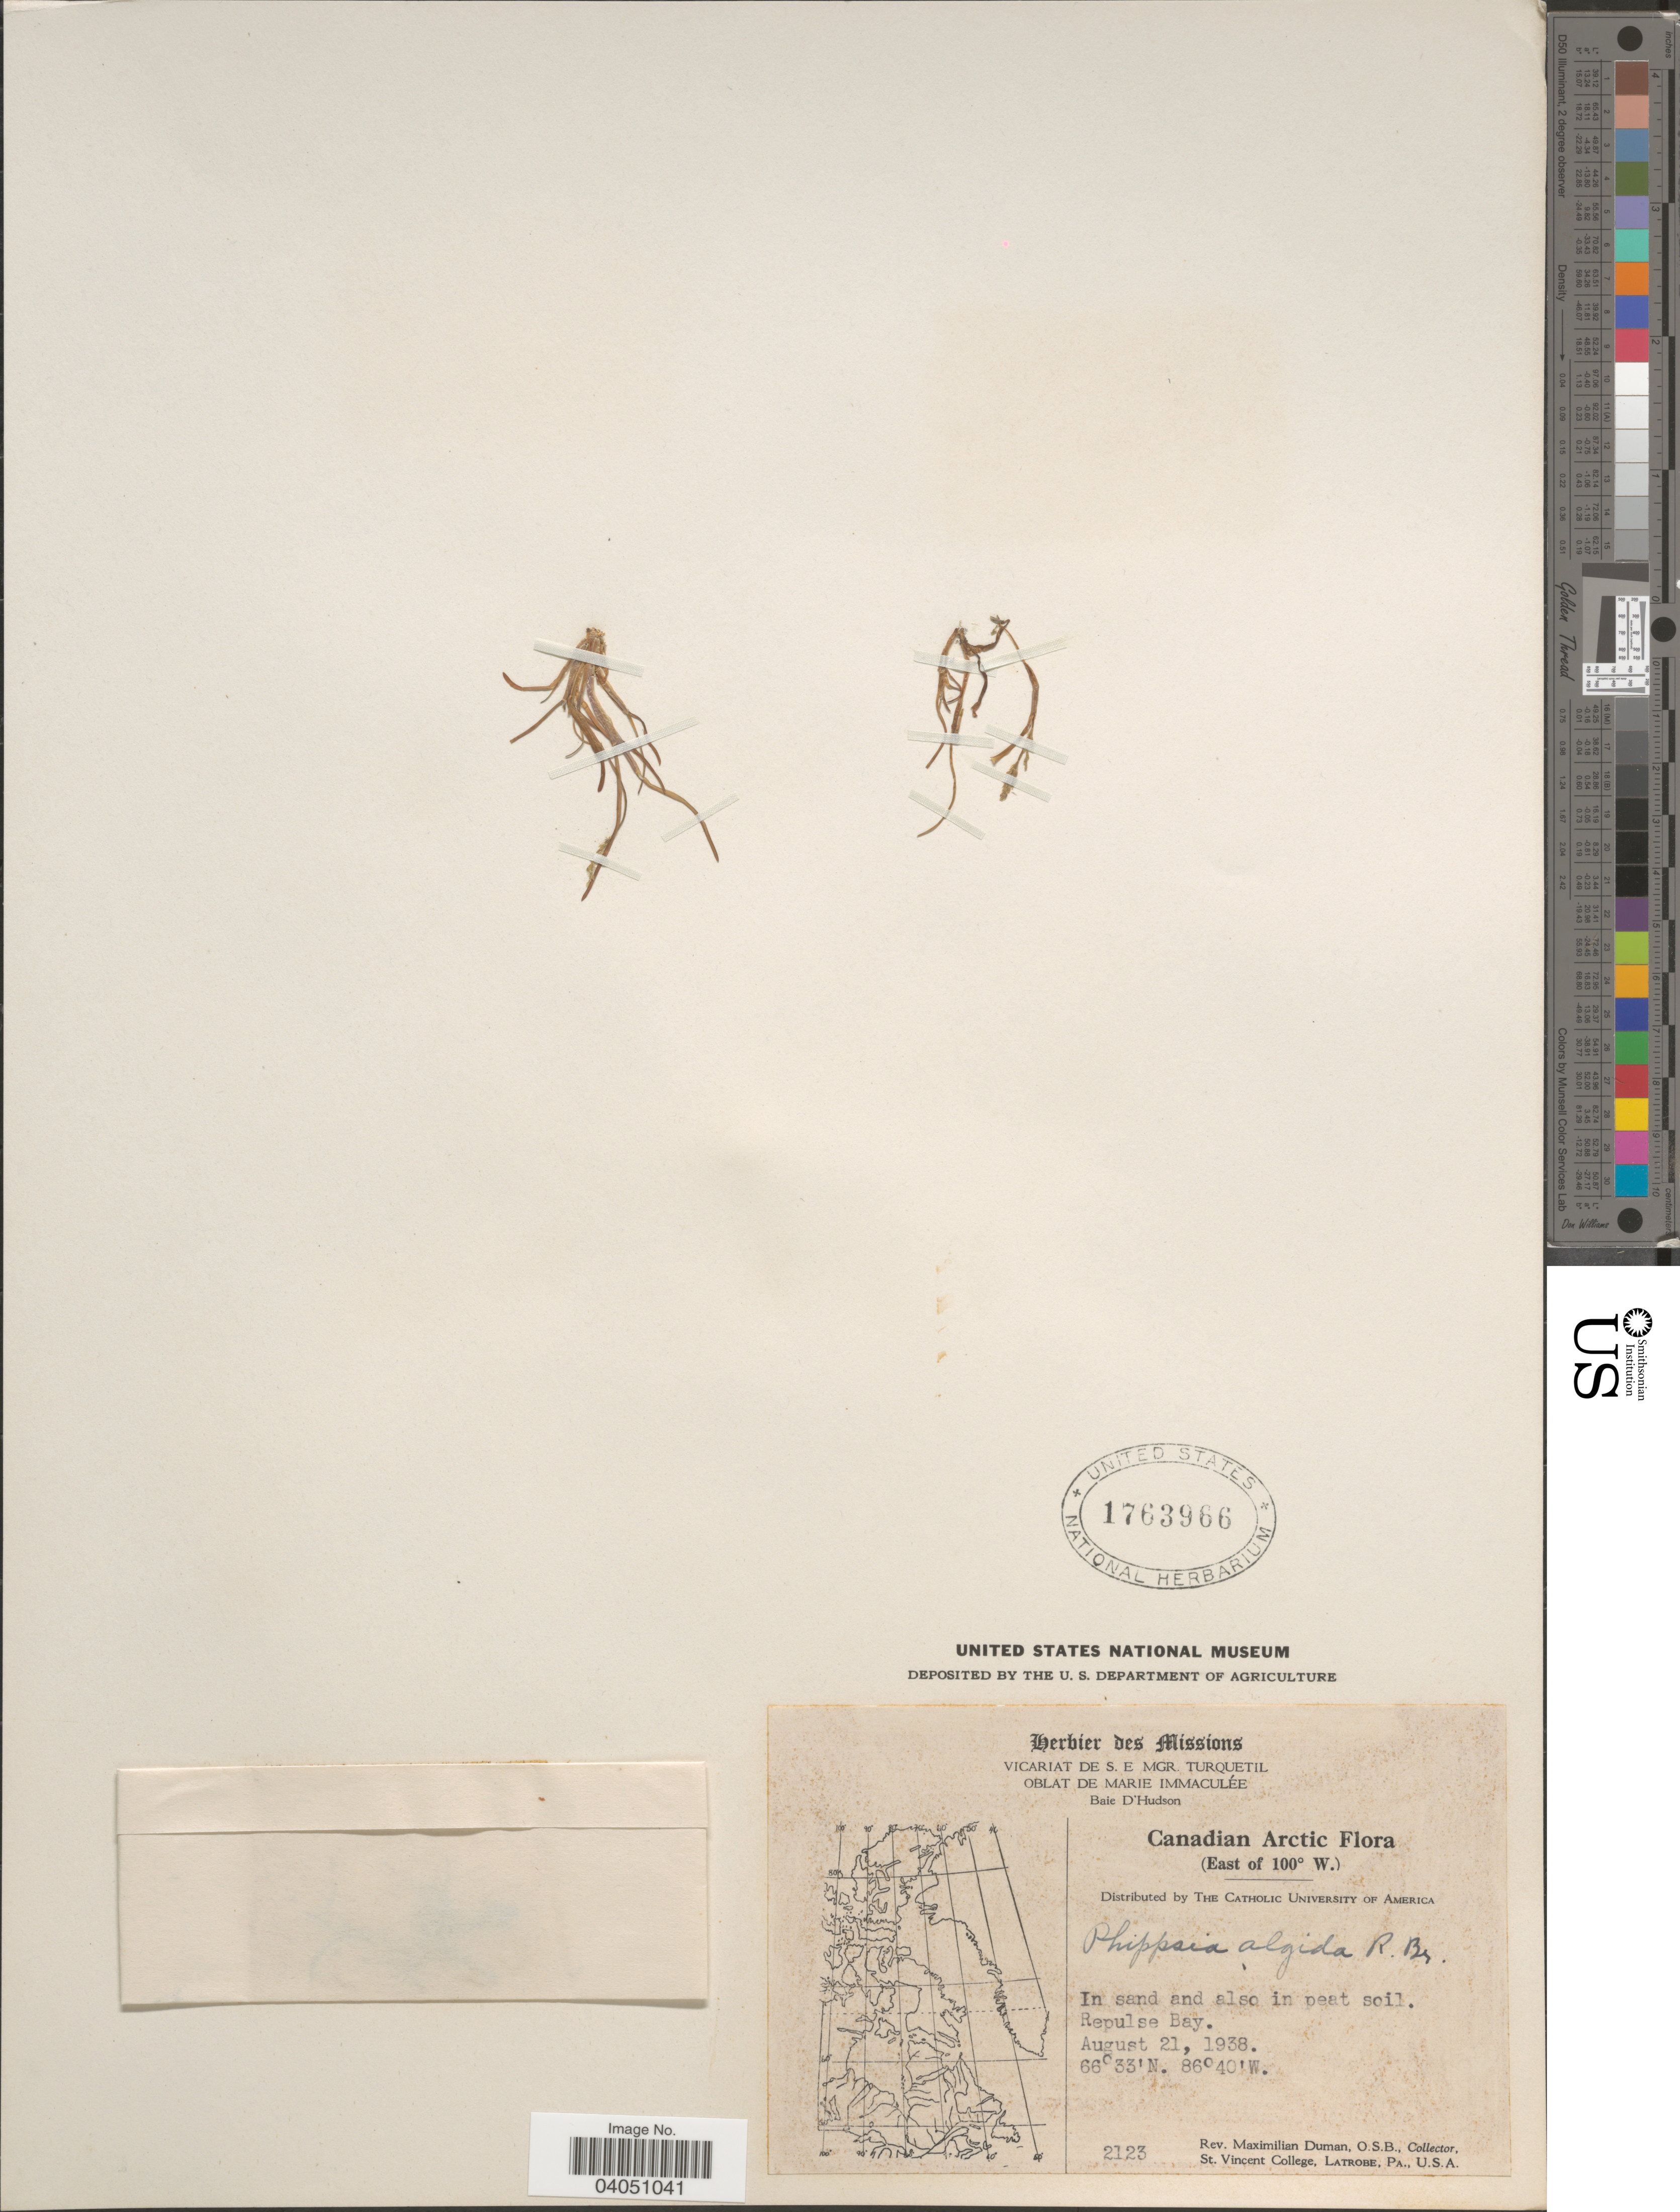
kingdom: Plantae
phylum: Tracheophyta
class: Liliopsida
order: Poales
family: Poaceae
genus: Phippsia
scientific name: Phippsia algida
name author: (Sol.) R. Br.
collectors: M. Duman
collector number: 2123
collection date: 1938-08-21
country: Canada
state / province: Nunavut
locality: Canadian Arctic. (East of 100° W.). Repulse Bay.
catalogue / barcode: US 1763966